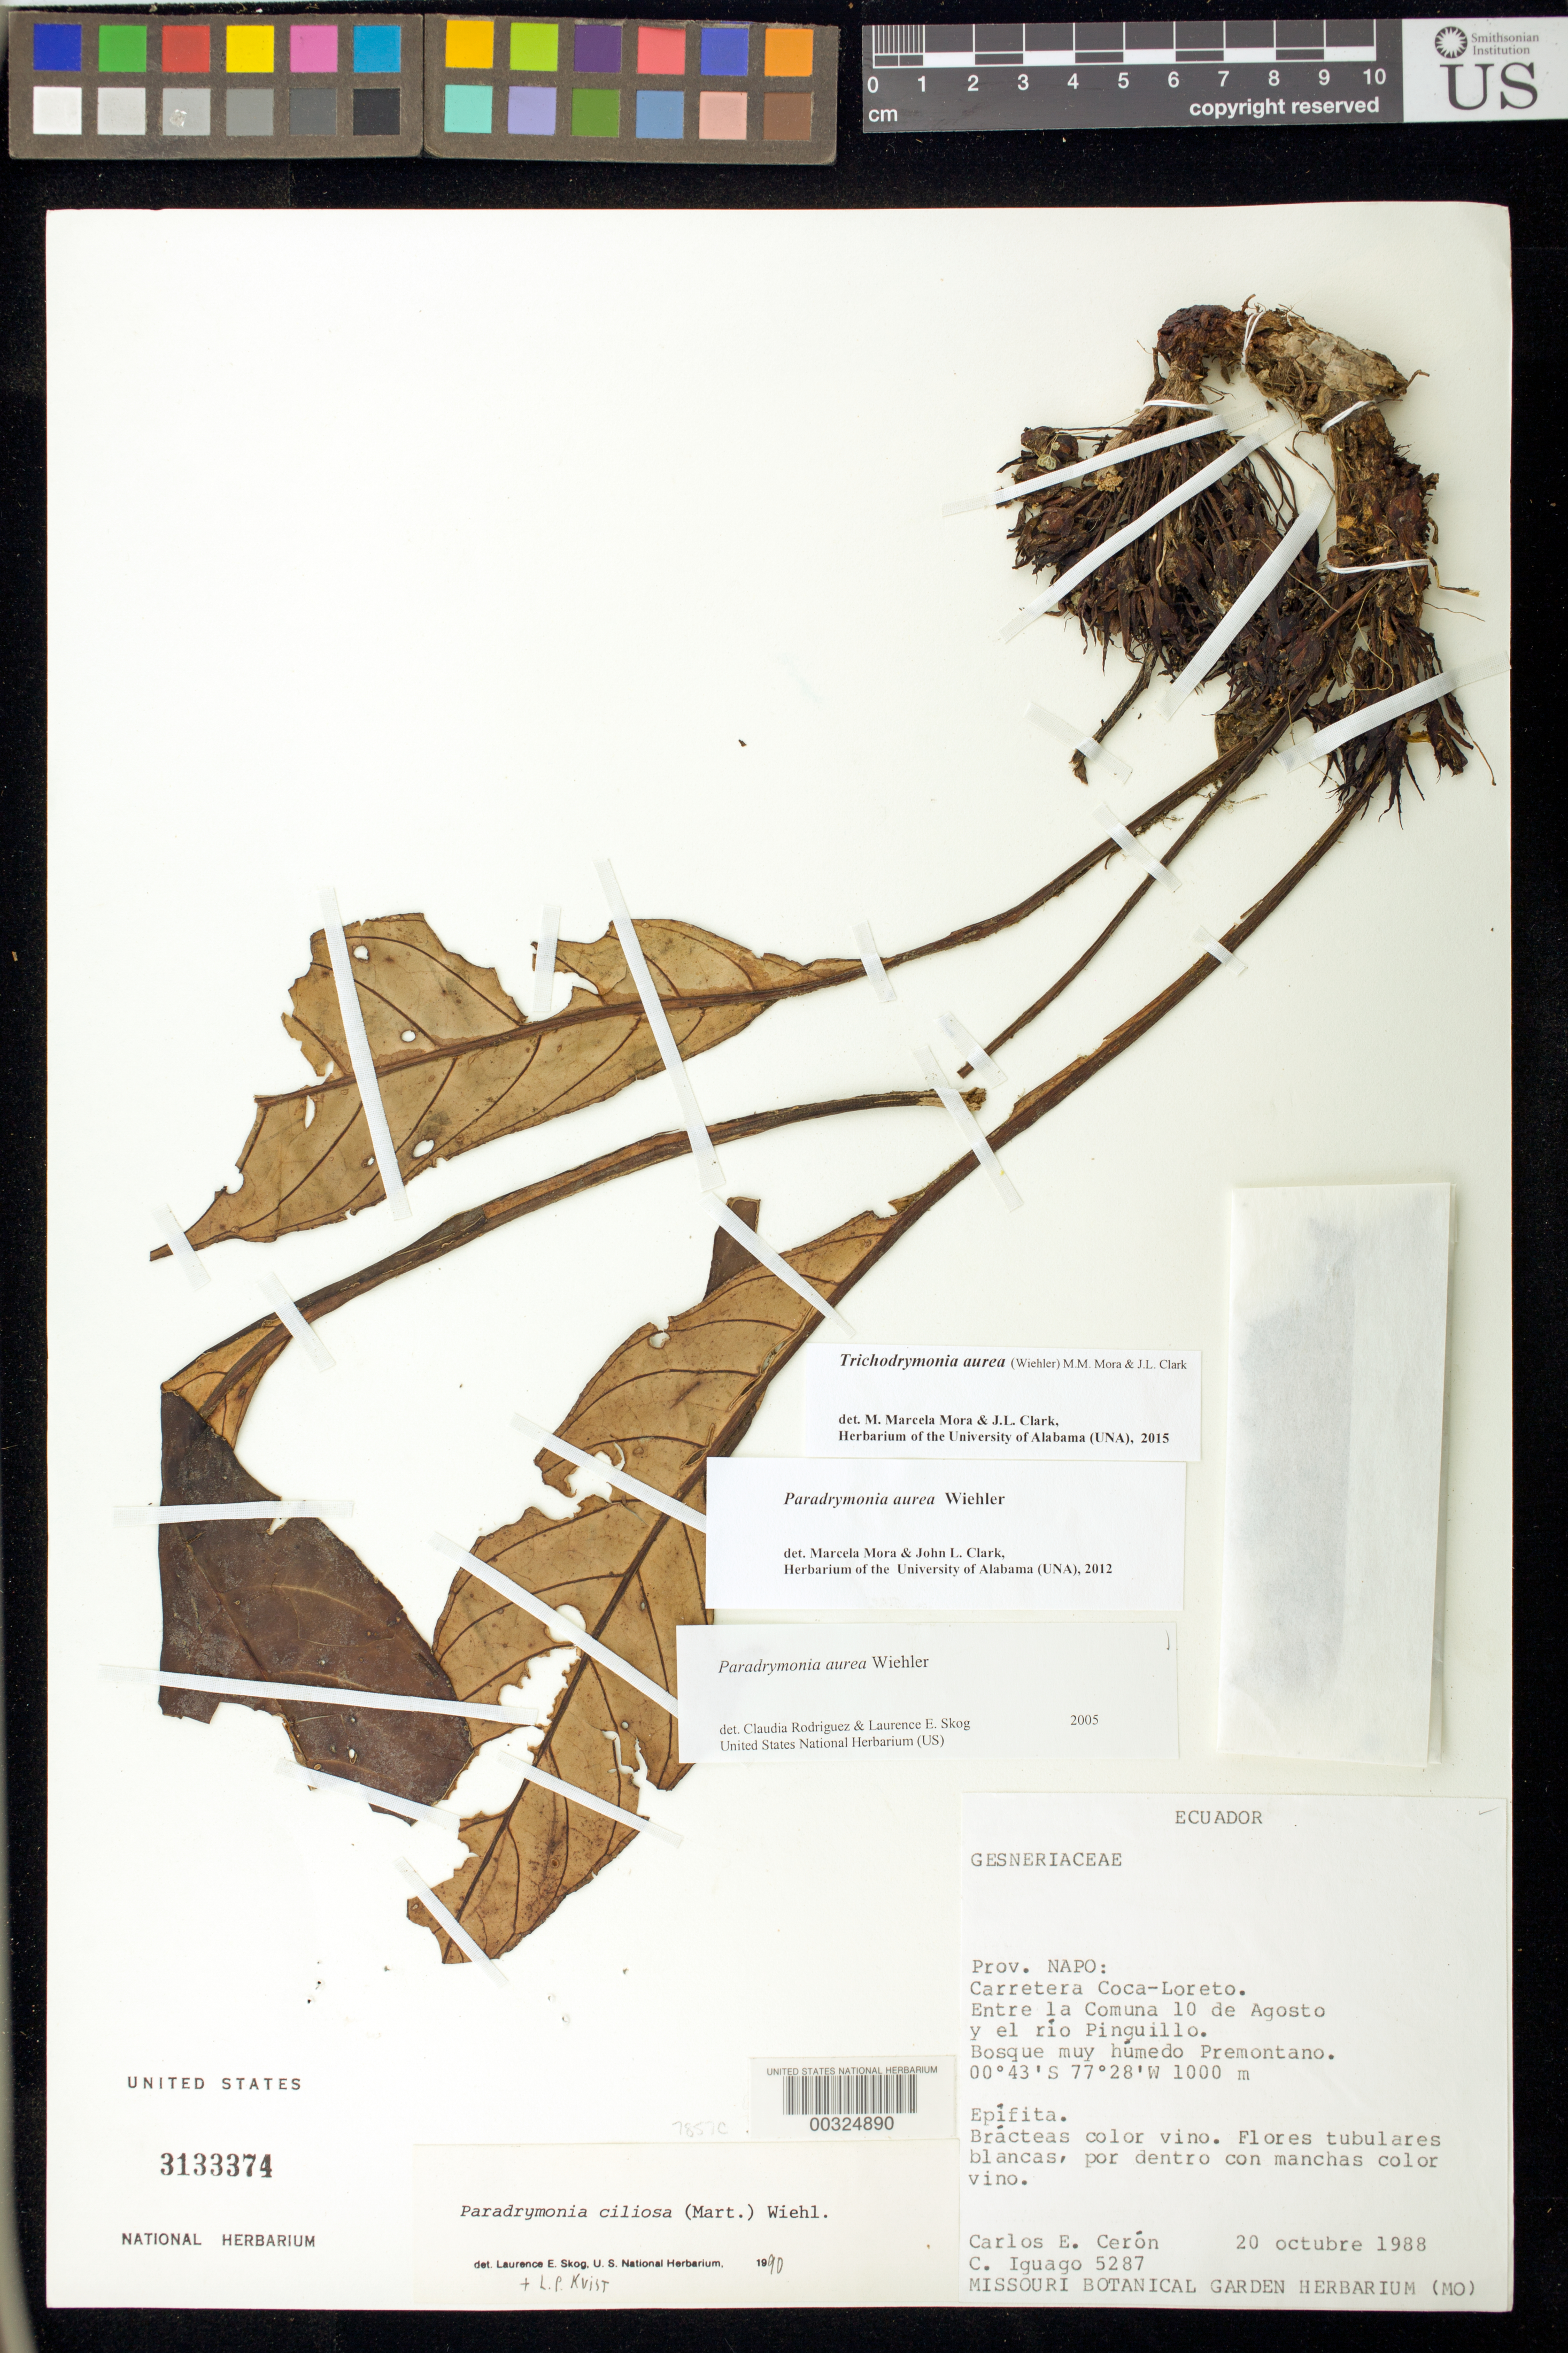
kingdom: Plantae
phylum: Tracheophyta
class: Magnoliopsida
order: Lamiales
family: Gesneriaceae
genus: Trichodrymonia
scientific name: Trichodrymonia aurea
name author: (Wiehler) M.M. Mora & J.L. Clark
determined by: Mora, M. M.; Clark, J. L.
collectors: C. E. Cerón M. & C. Iguago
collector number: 5287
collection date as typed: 20 Oct 1988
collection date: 1988-10-20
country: Ecuador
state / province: Napo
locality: Coca-Loreto highway, between la Comuna 10 de Agosto and Rio Pinguillo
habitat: Bosque muy húmedo premontano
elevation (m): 1000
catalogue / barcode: US 3133374